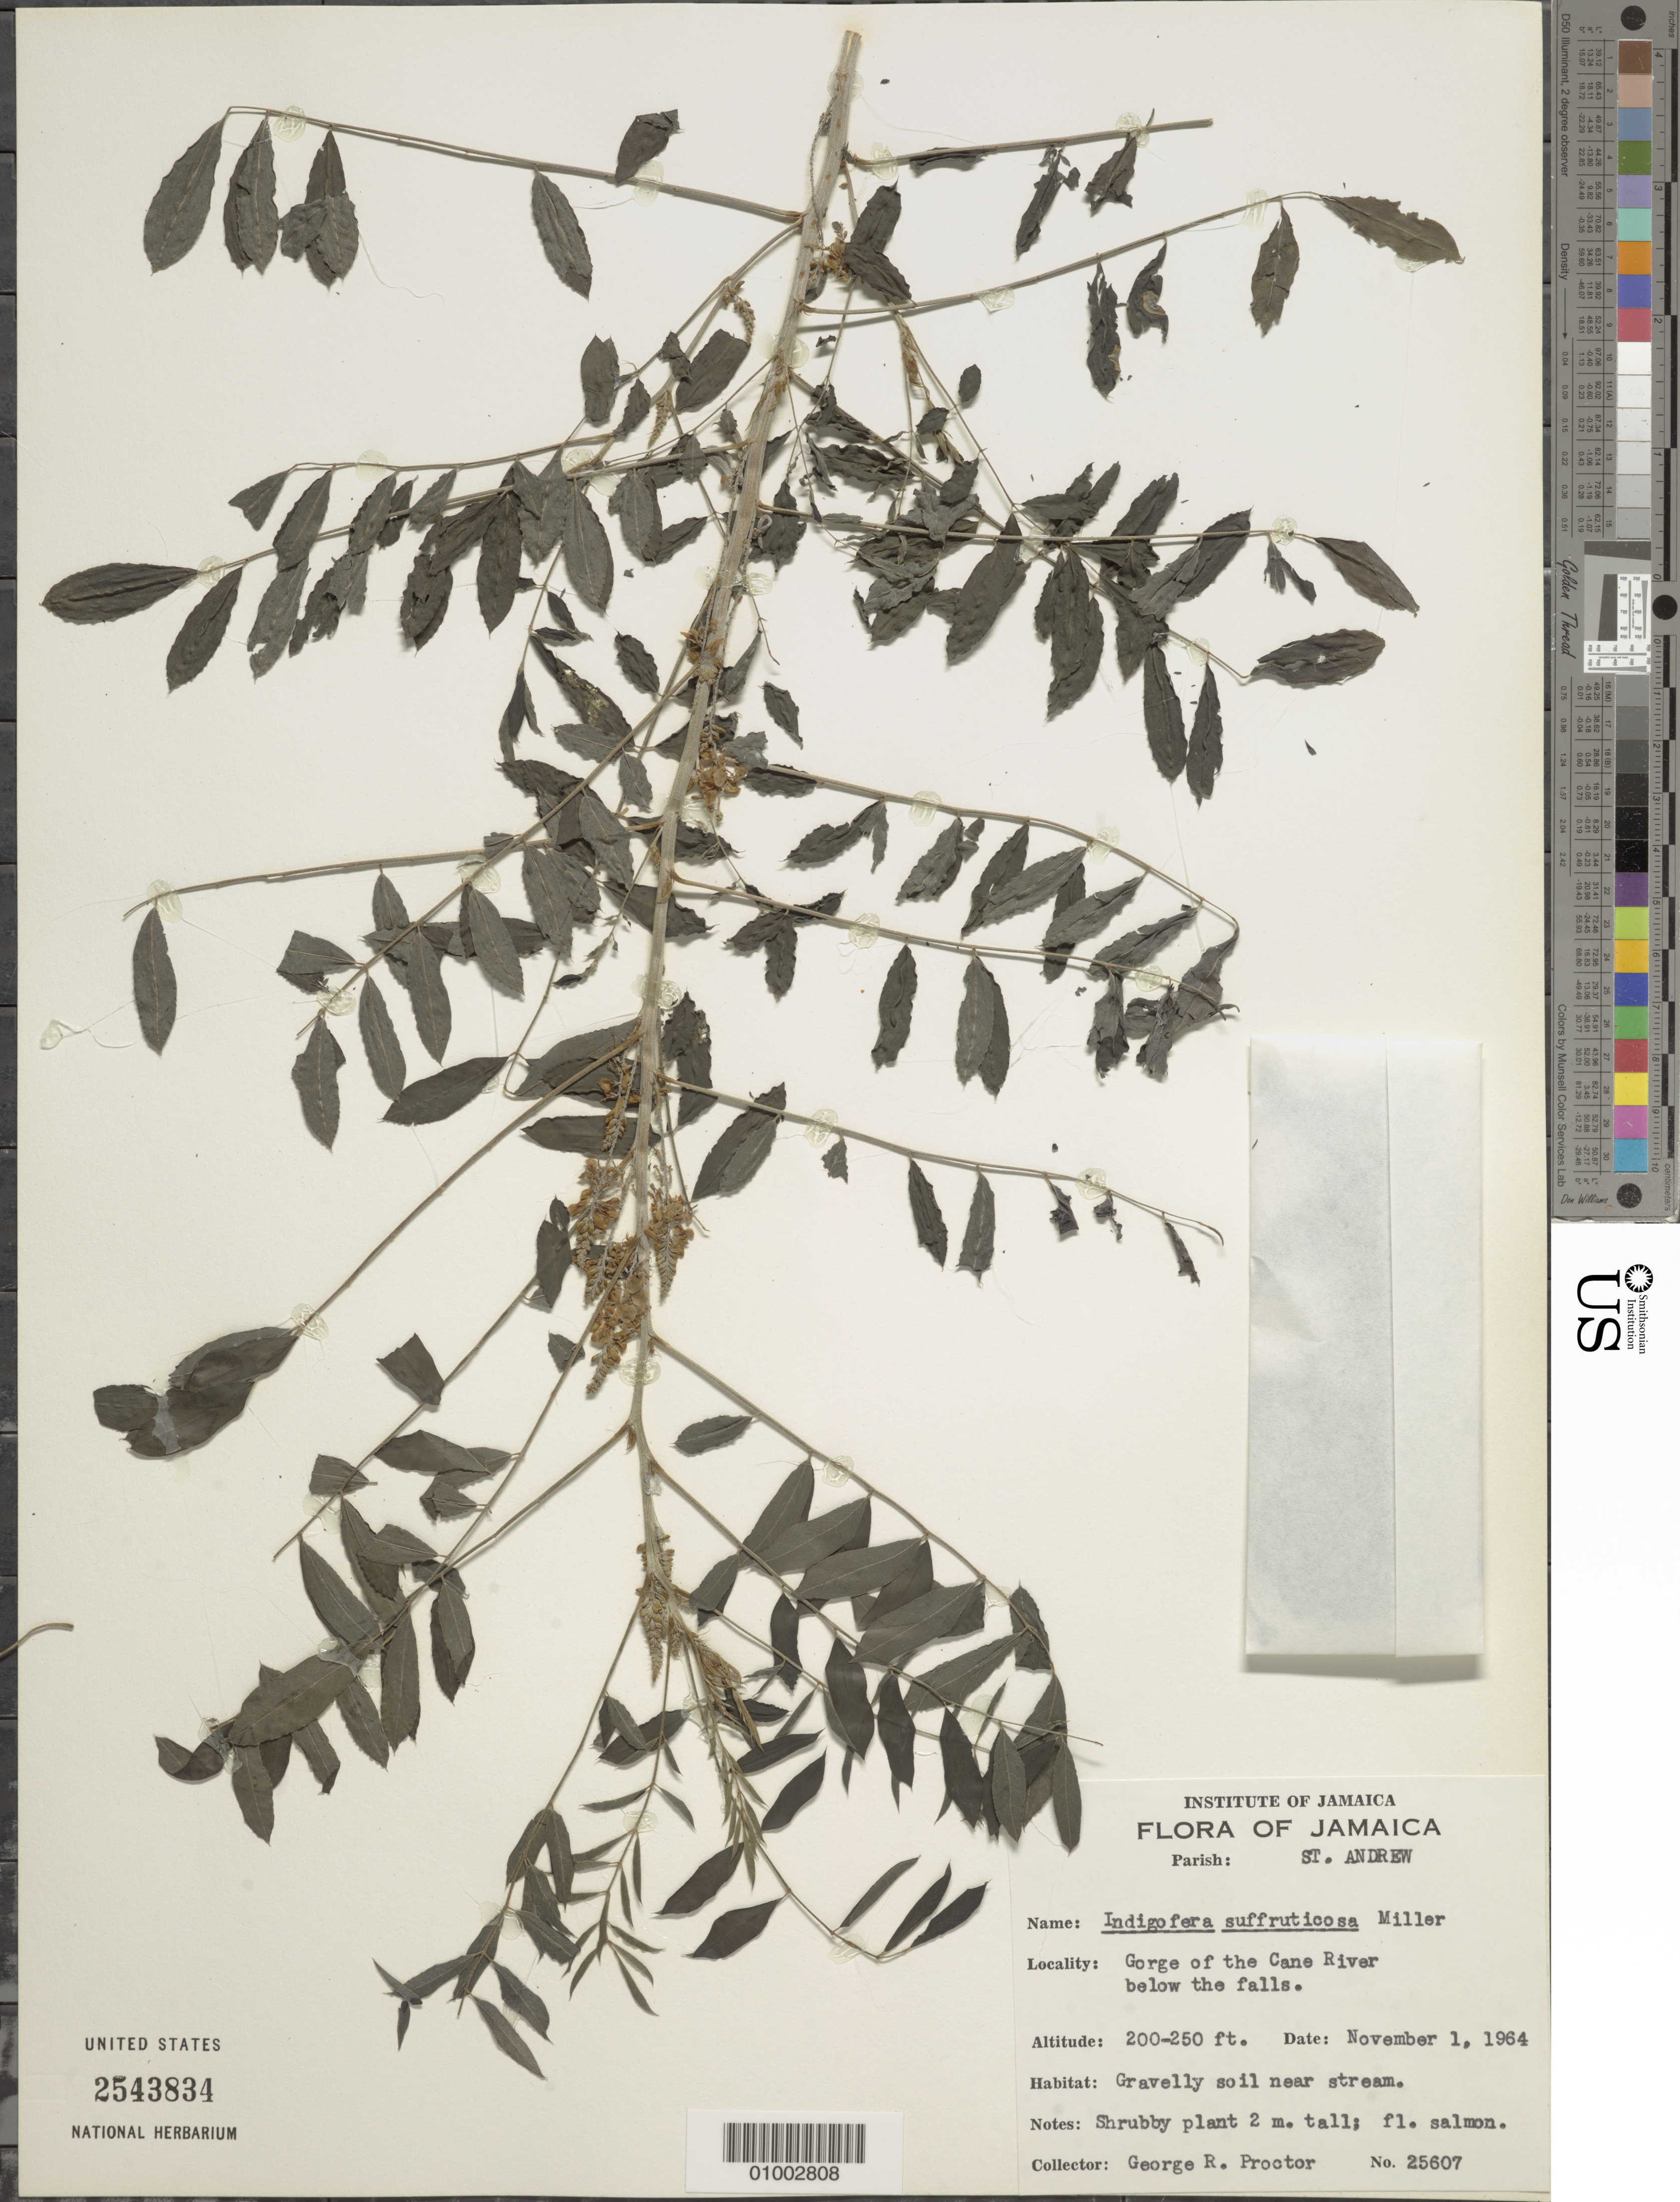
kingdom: Plantae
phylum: Tracheophyta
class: Magnoliopsida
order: Fabales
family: Fabaceae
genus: Indigofera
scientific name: Indigofera suffruticosa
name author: Mill.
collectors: G. R. Proctor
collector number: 25607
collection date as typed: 01 Nov 1964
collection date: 1964-11-01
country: Jamaica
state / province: Saint Andrew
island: Jamaica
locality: Gorge of the Cane river below the falls, gravelly soil near stream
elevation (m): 61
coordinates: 0 N, 0 E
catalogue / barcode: US 2543834